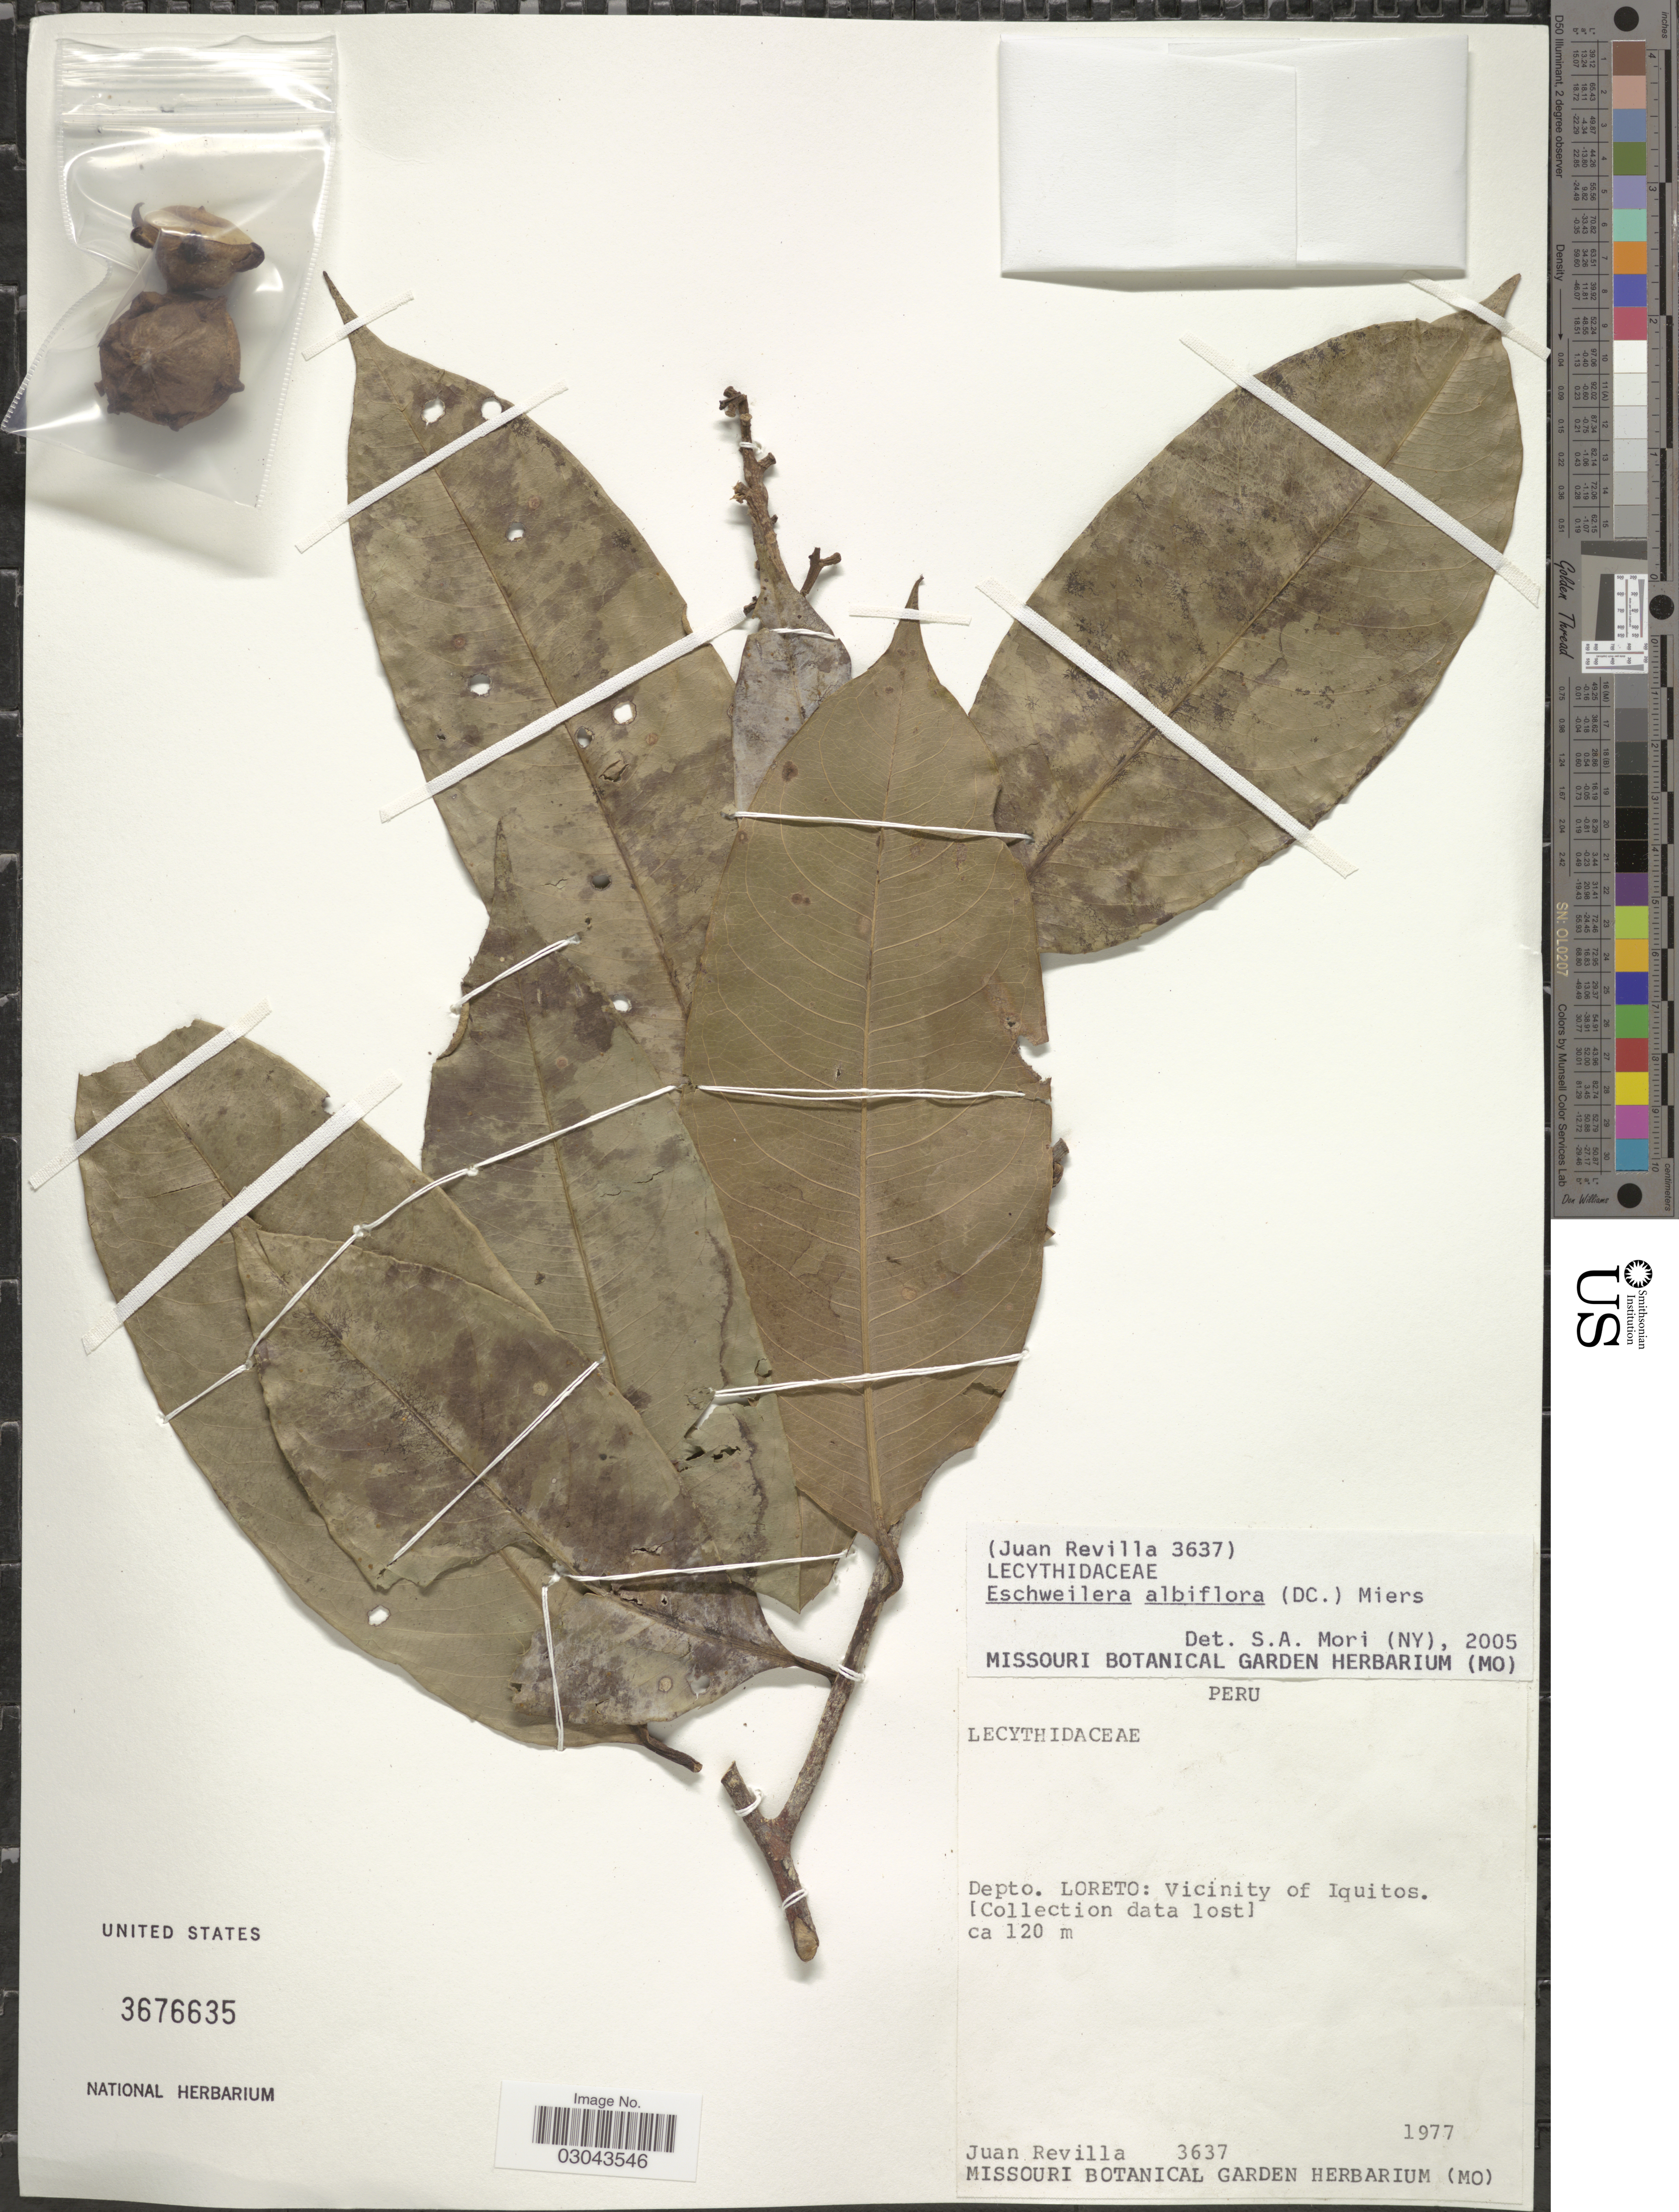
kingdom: Plantae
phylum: Tracheophyta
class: Magnoliopsida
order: Ericales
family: Lecythidaceae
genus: Eschweilera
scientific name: Eschweilera albiflora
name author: (DC.) Miers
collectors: J. Revilla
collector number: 3637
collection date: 1977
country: Peru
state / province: Loreto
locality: Depto. Loreto: Vicinity of Iquitos.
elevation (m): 120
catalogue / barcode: US 3676635